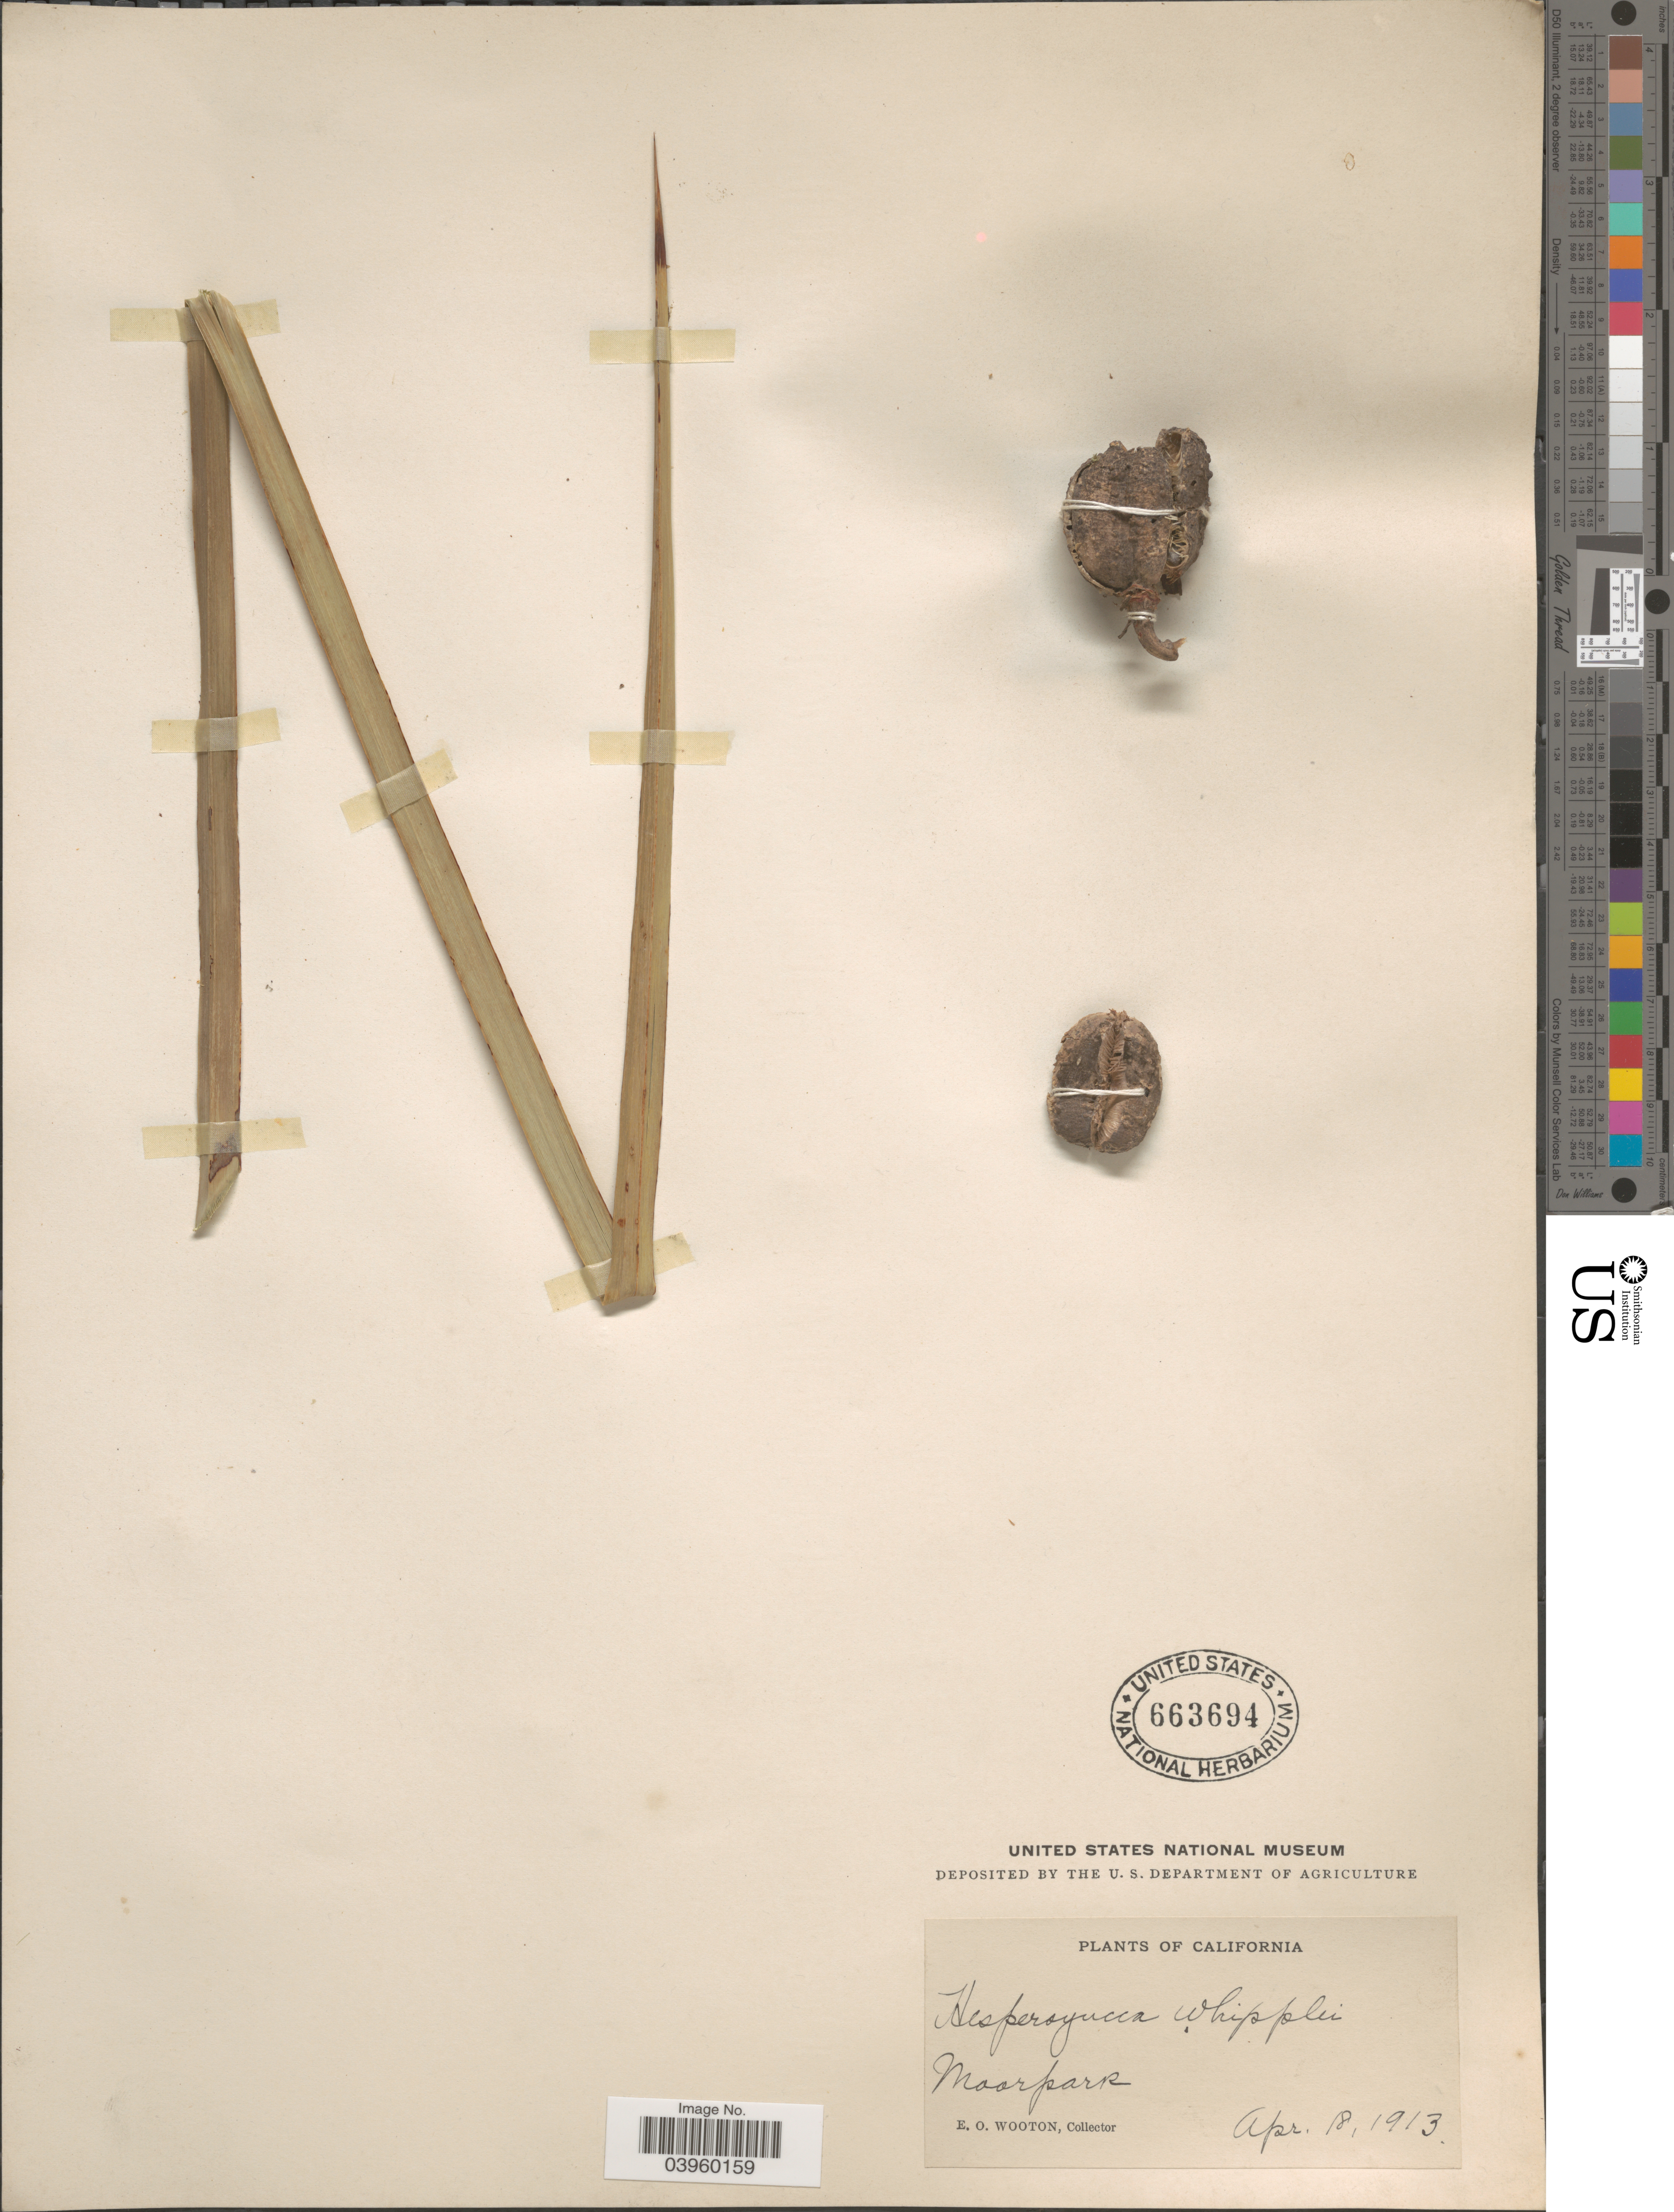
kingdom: Plantae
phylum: Tracheophyta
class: Liliopsida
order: Asparagales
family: Asparagaceae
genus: Yucca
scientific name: Yucca whipplei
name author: Torr.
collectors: E. O. Wooton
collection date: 1913-04-18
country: United States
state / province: California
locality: Moorpark.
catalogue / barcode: US 663694